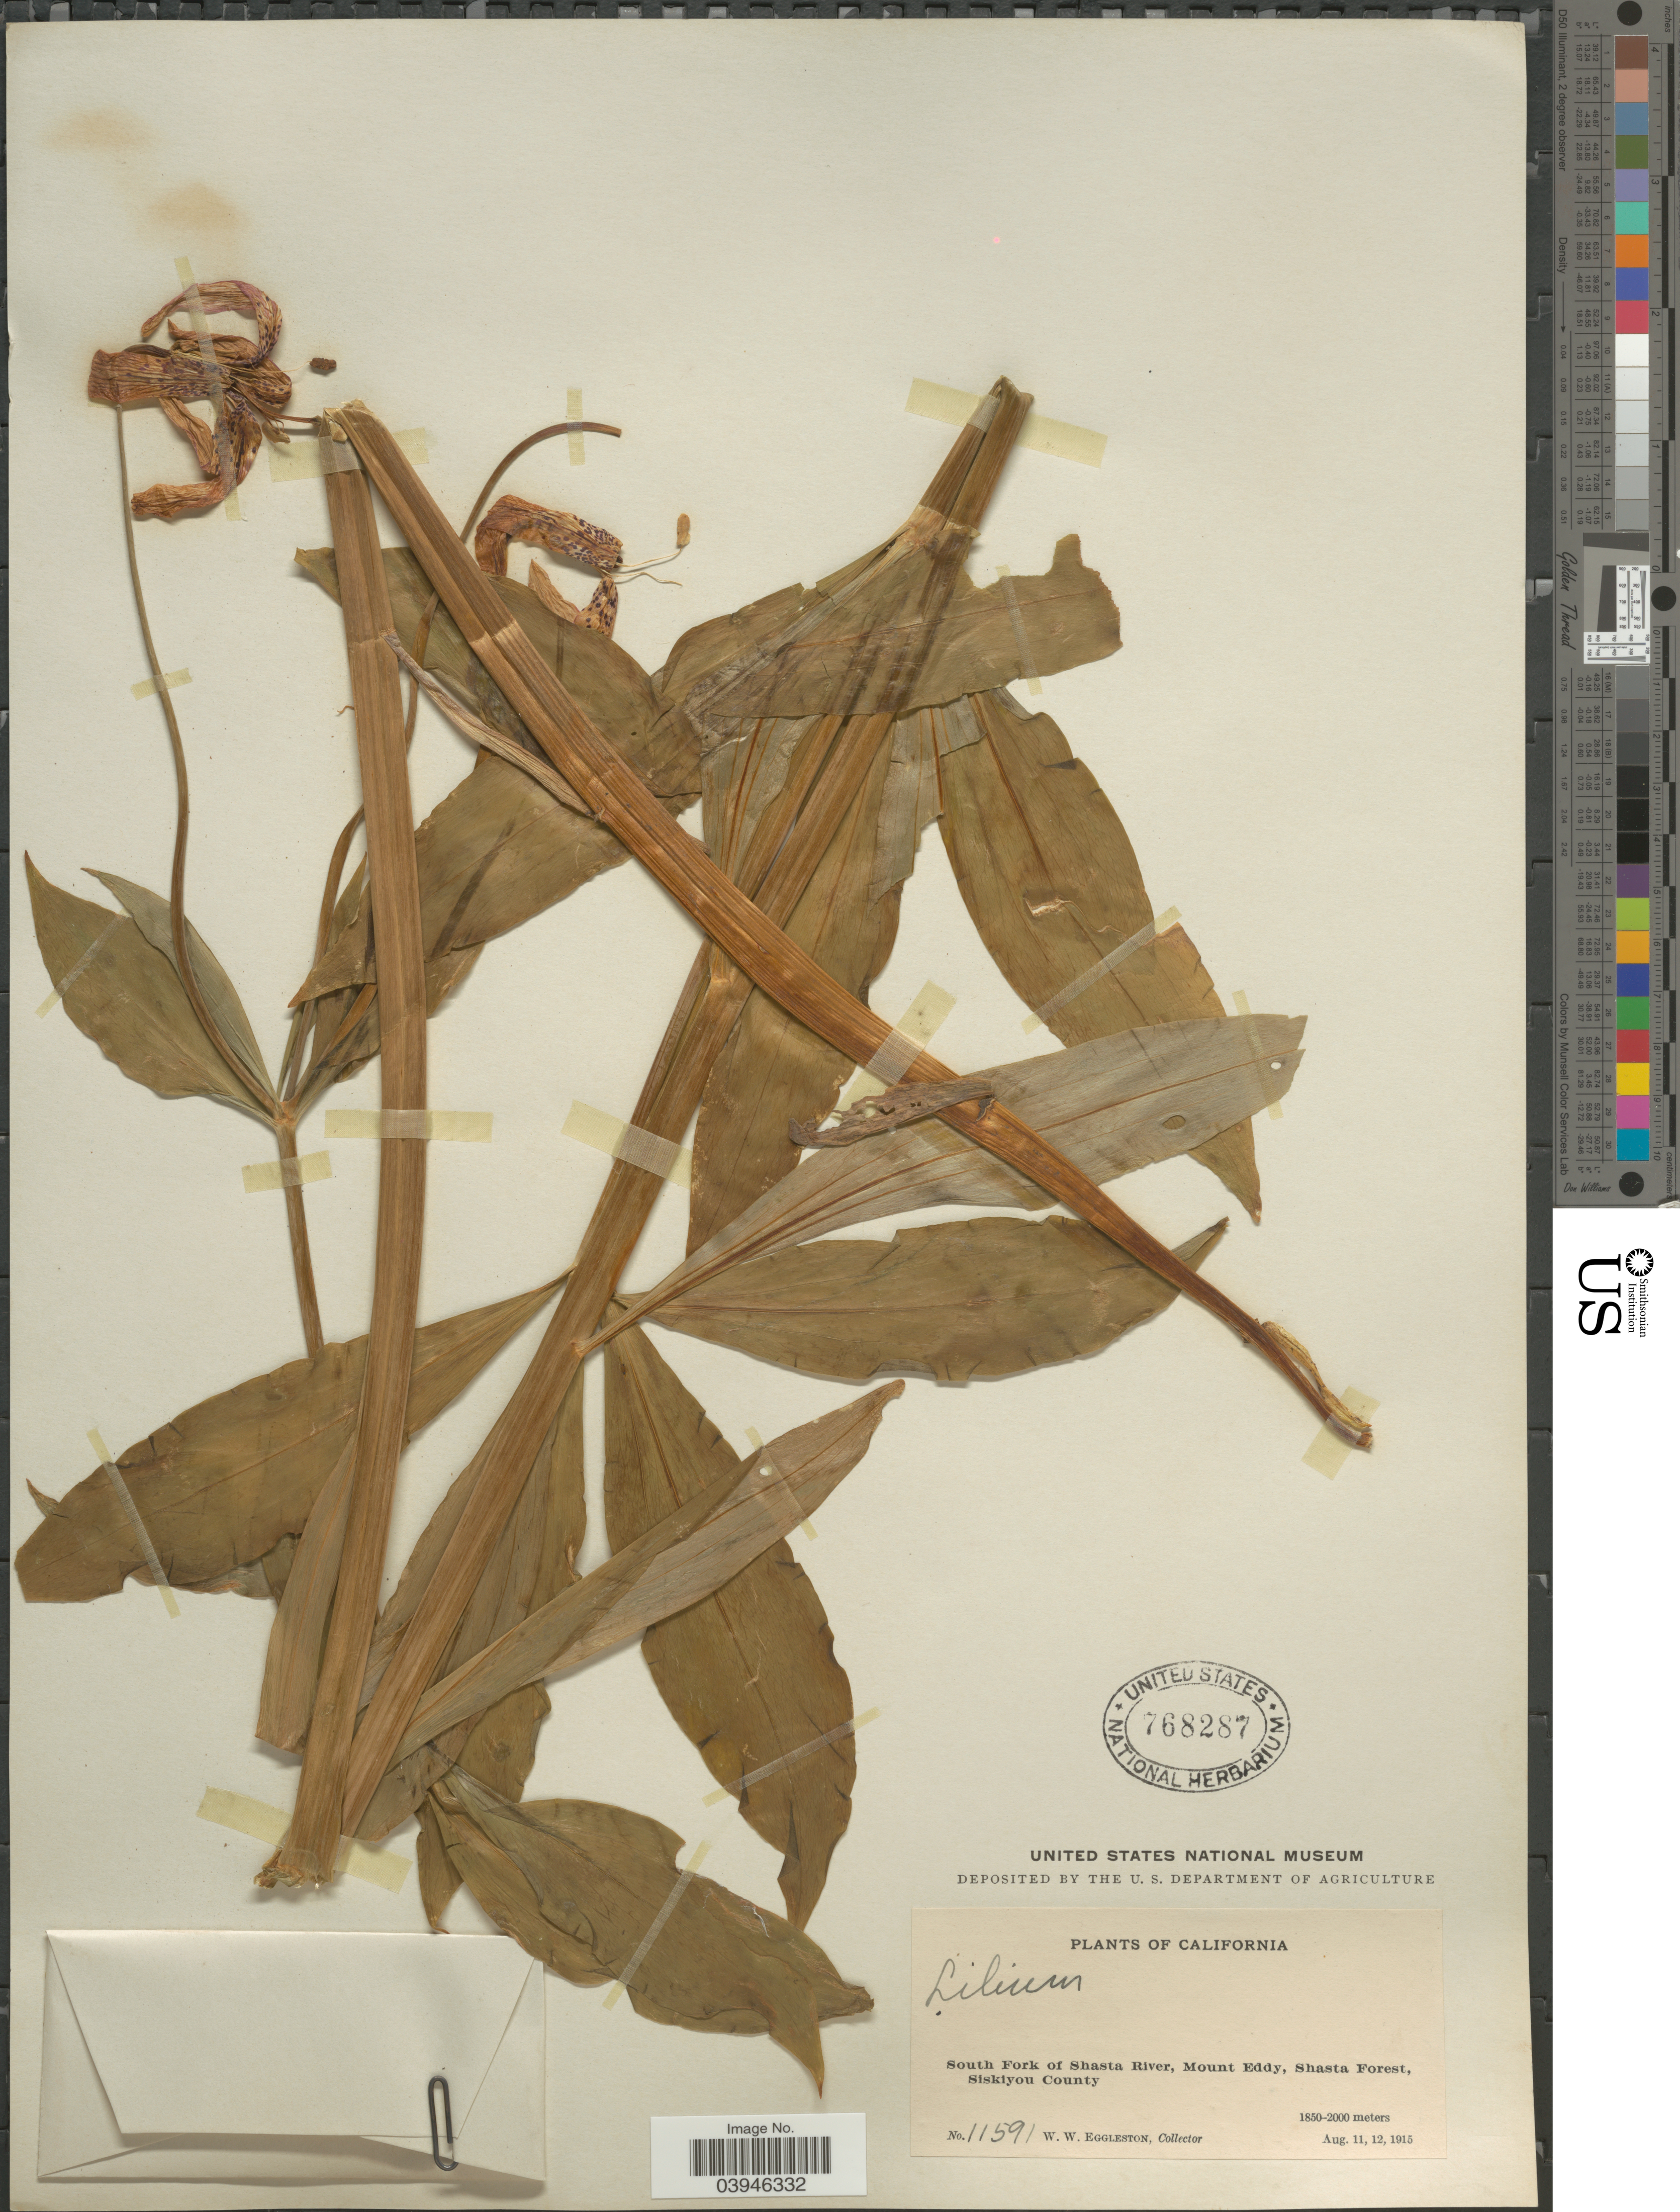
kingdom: Plantae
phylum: Tracheophyta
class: Liliopsida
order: Liliales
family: Liliaceae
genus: Lilium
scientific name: Lilium sp.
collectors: W. W. Eggleston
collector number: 11591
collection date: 1915-08-11/1915-08-12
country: United States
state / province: California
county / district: Siskiyou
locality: South Fork of Shasta River, Mount Eddy, Shasta Forest, Siskiyou County.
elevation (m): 1850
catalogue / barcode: US 768287